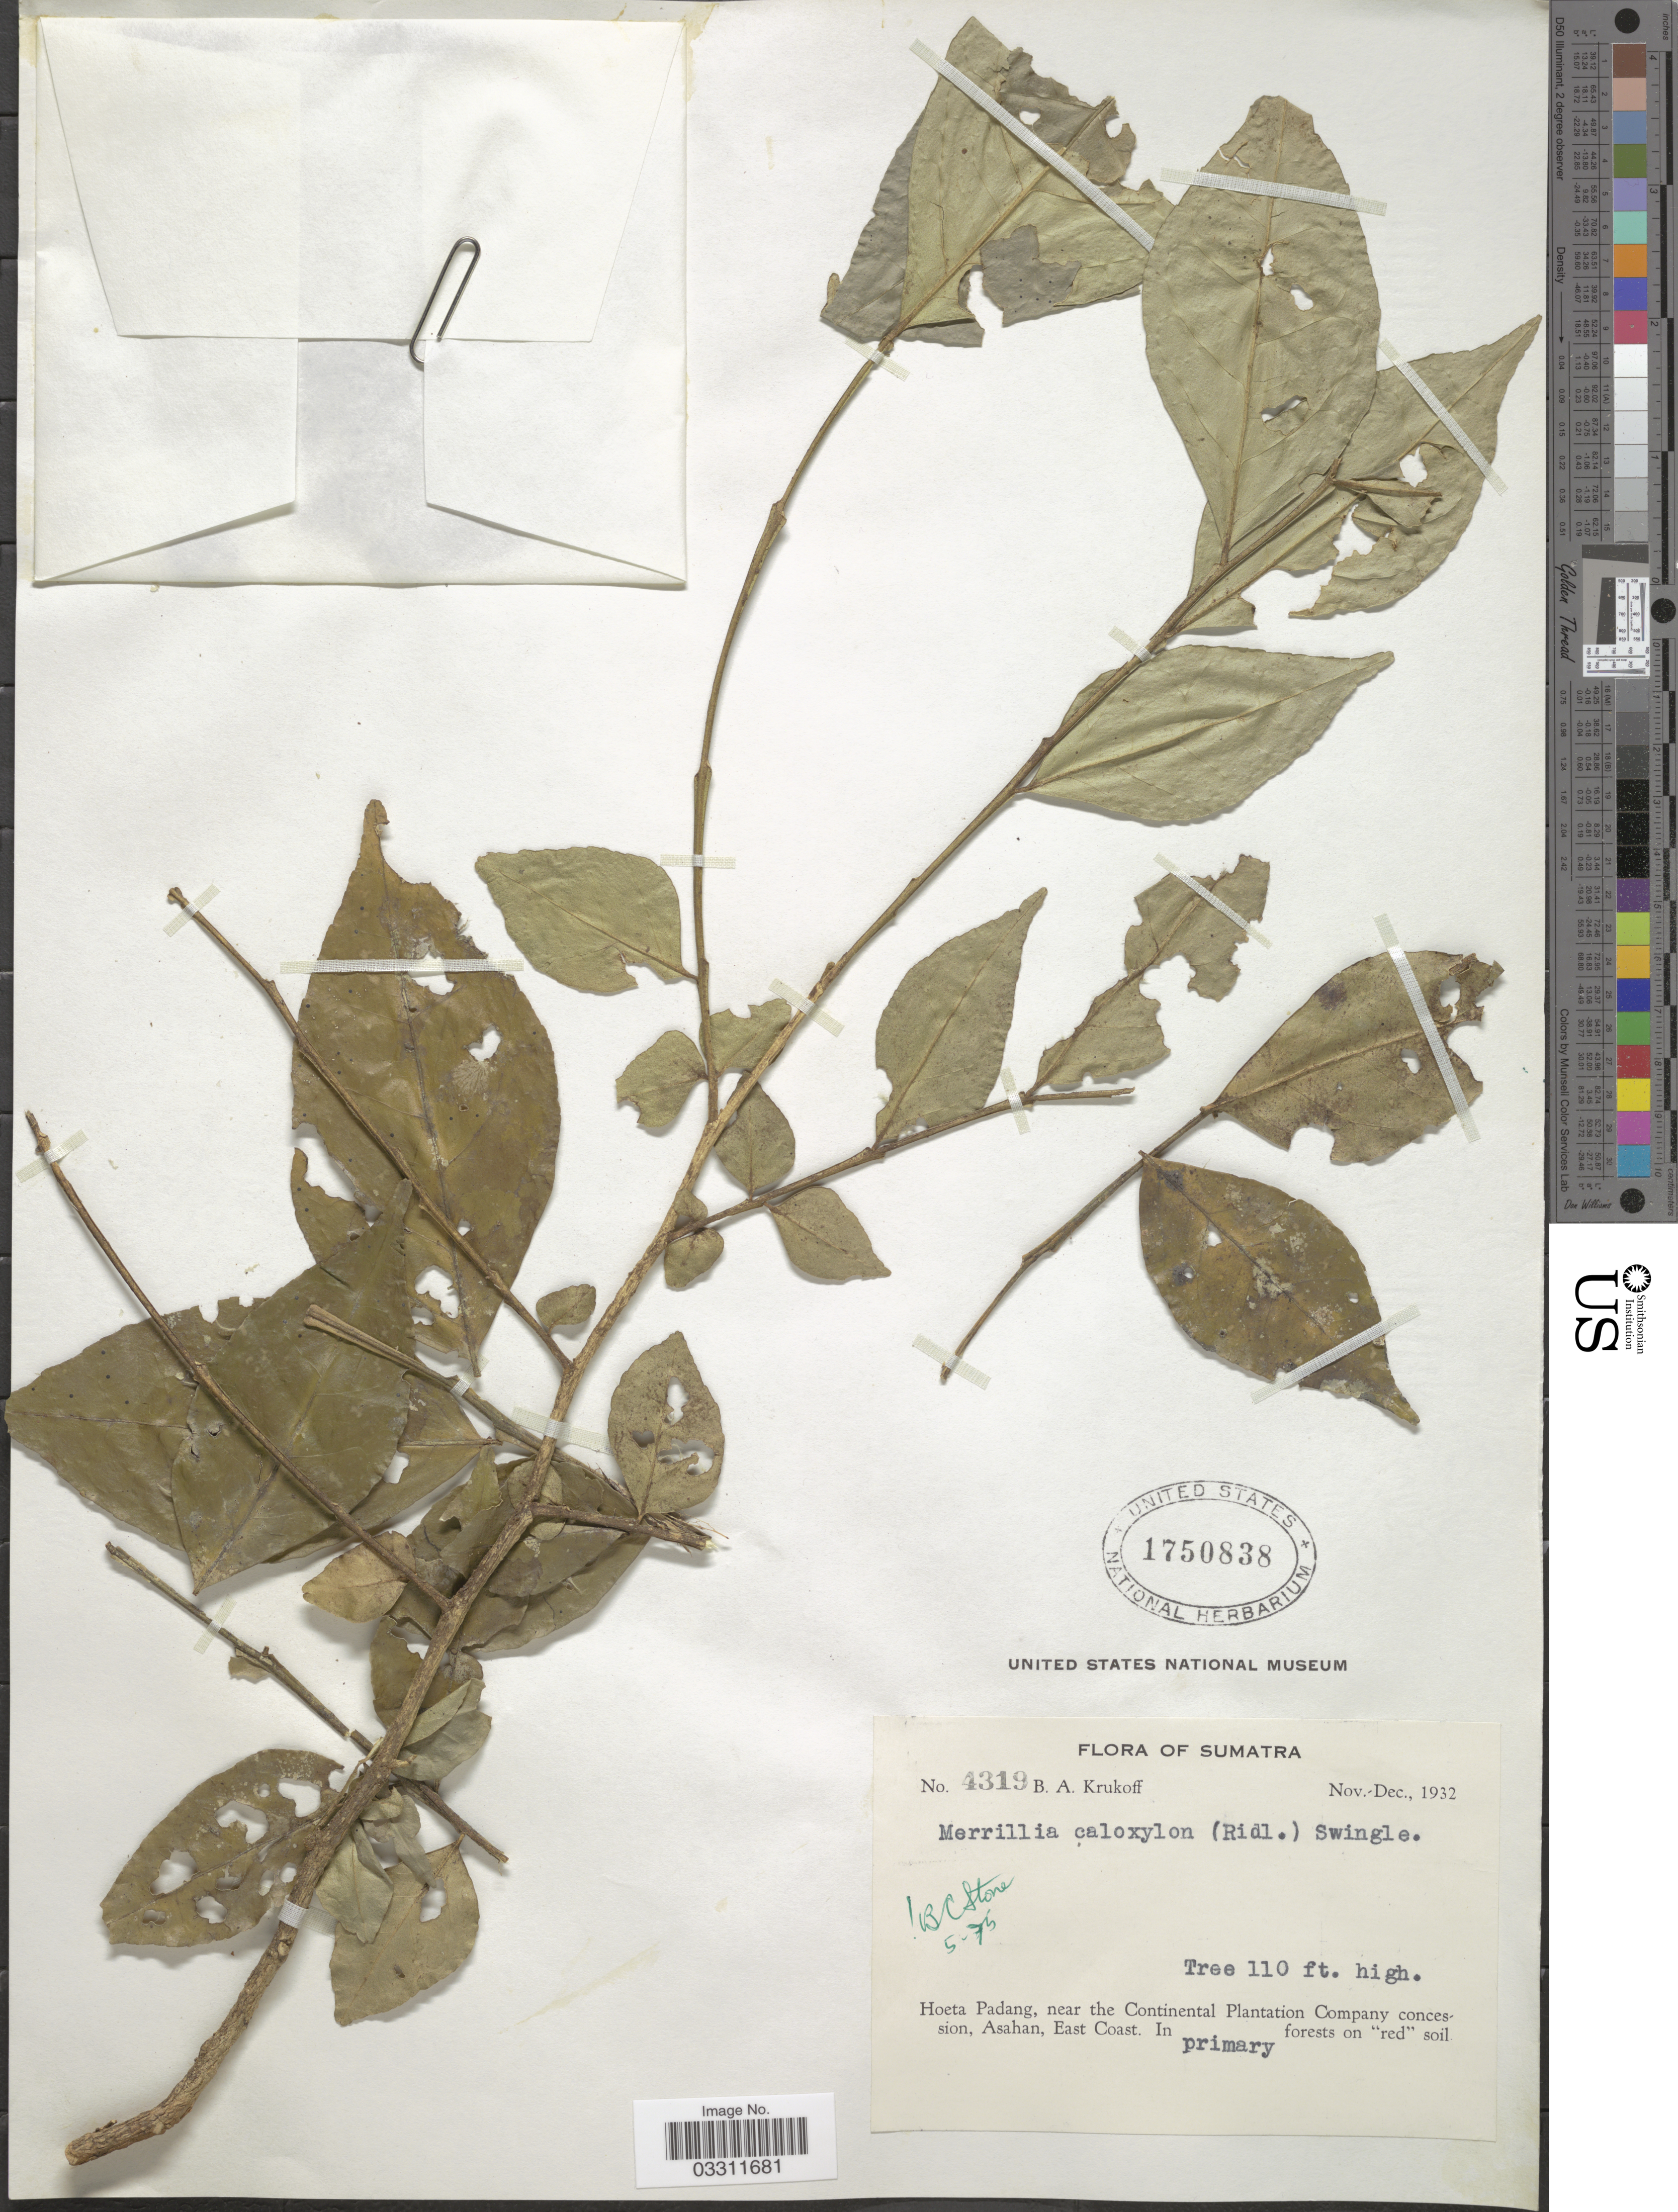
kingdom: Plantae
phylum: Tracheophyta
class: Magnoliopsida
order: Sapindales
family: Rutaceae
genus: Merrillia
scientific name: Merrillia caloxylon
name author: (Ridl.) Swingle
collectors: B. A. Krukoff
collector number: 4319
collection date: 1932-11/1932-12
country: Indonesia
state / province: Sumatra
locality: Hoeta Padang, near the Continental Plantation Company concession, Asahan. East Coast.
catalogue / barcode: US 1750838